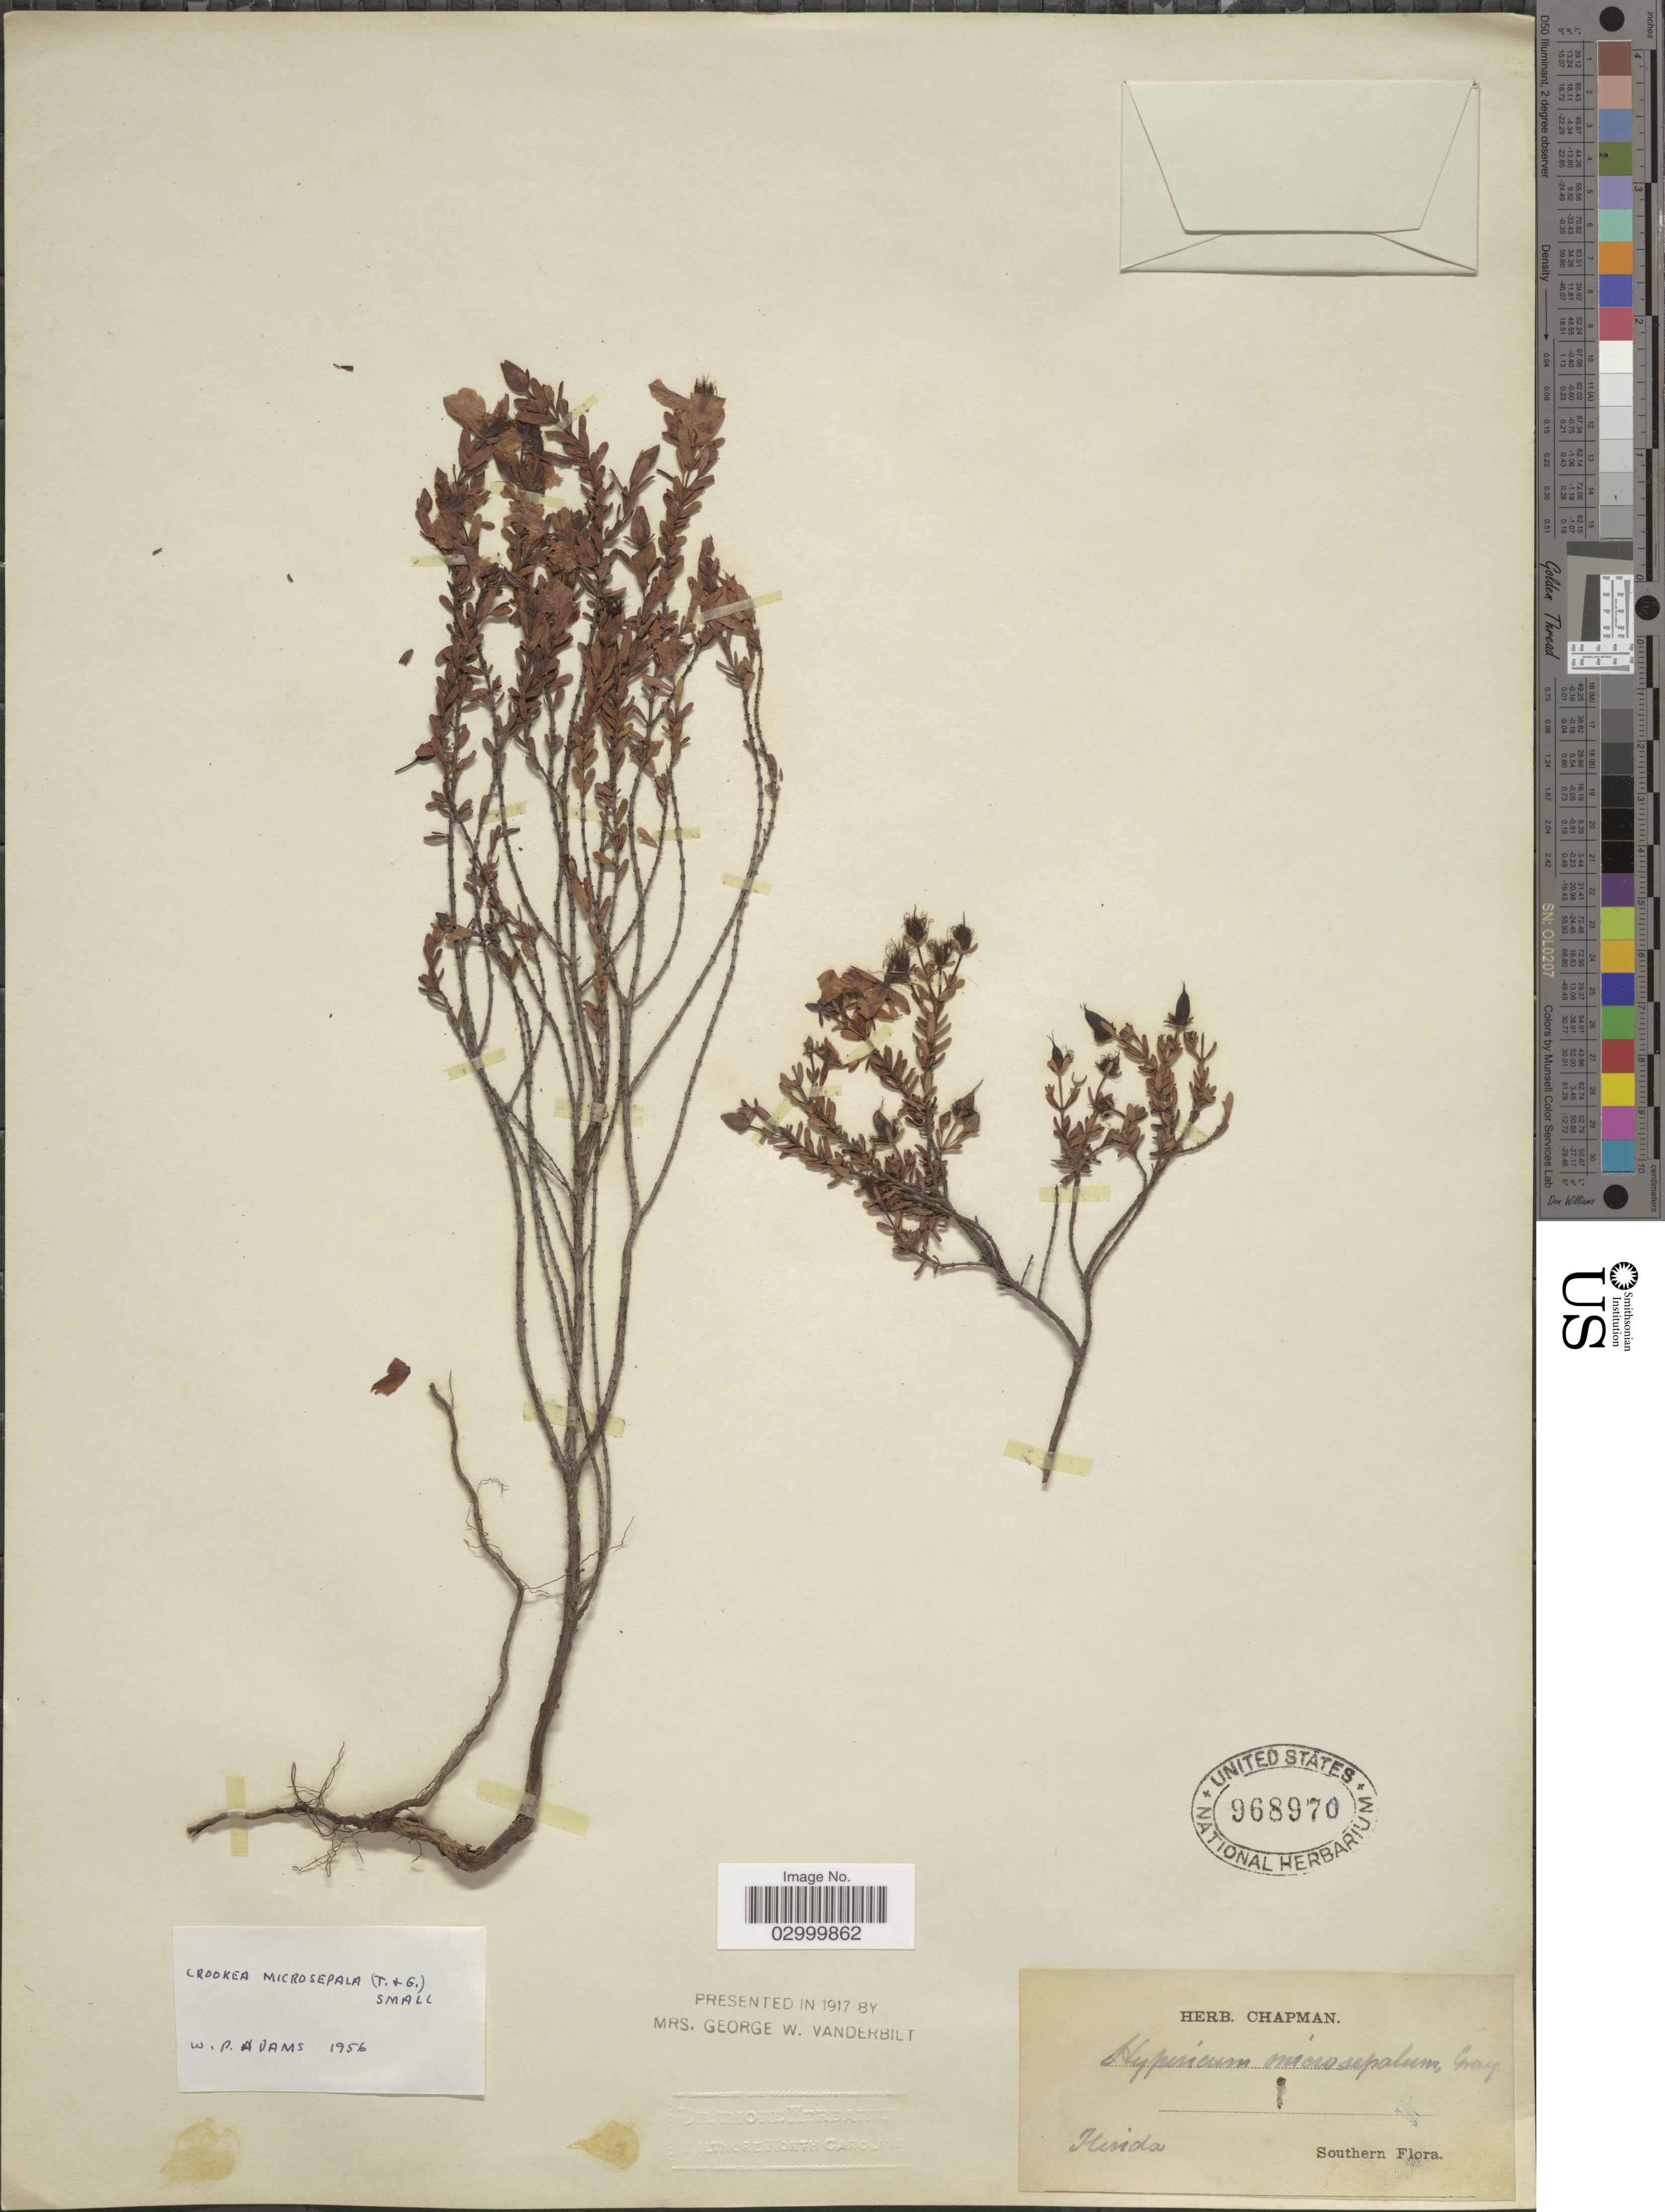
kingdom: Plantae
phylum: Tracheophyta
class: Magnoliopsida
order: Malpighiales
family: Hypericaceae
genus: Hypericum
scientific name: Hypericum microsepalum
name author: (Torr. & A. Gray) A. Gray ex S. Watson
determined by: Strong, Mark T., (BOT), Smithsonian Institution - National Museum of Natural History (UNITED STATES)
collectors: ex herb. Chapman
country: United States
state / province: Florida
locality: Southern Flora.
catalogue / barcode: US 968970